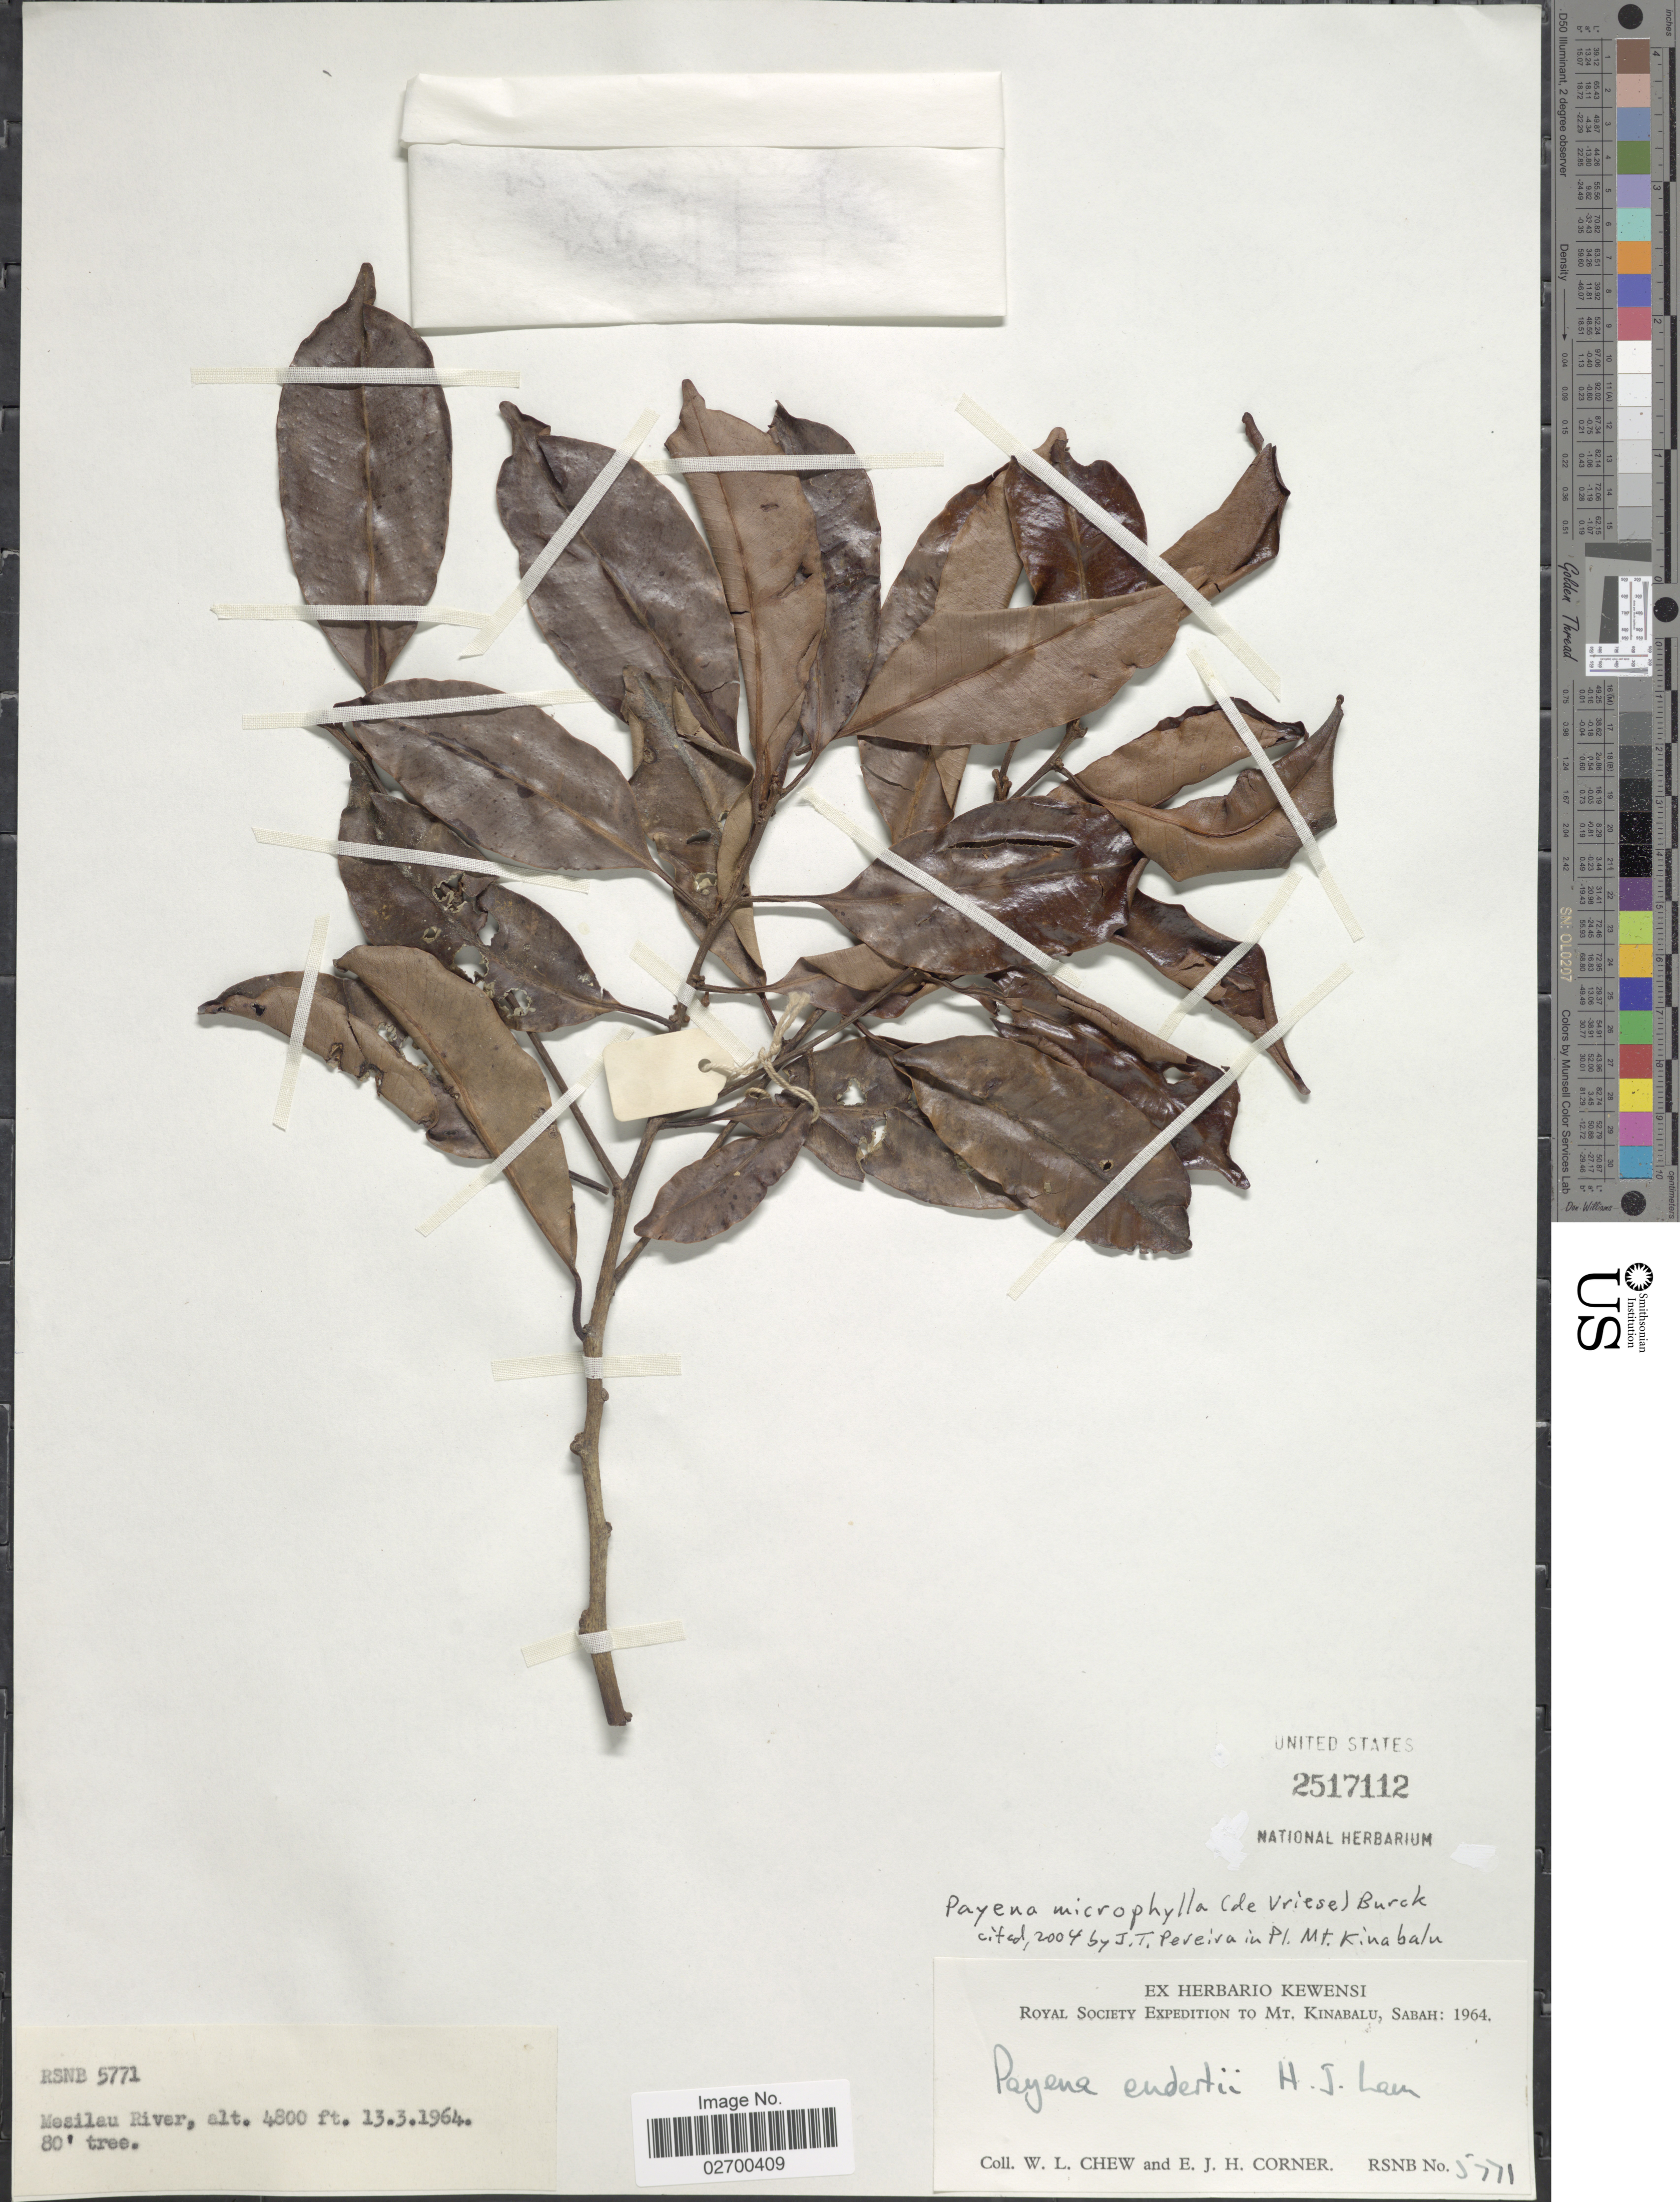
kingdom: Plantae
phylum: Tracheophyta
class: Magnoliopsida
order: Ericales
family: Sapotaceae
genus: Payena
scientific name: Payena microphylla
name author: (de Vriese) Burck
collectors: W. Chew & E. Corner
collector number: RSNB5771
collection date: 1964-03-13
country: Malaysia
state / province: Sabah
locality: Royal Society to Mt. Kinabalu. Mesilau River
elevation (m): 1463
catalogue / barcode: US 2517112